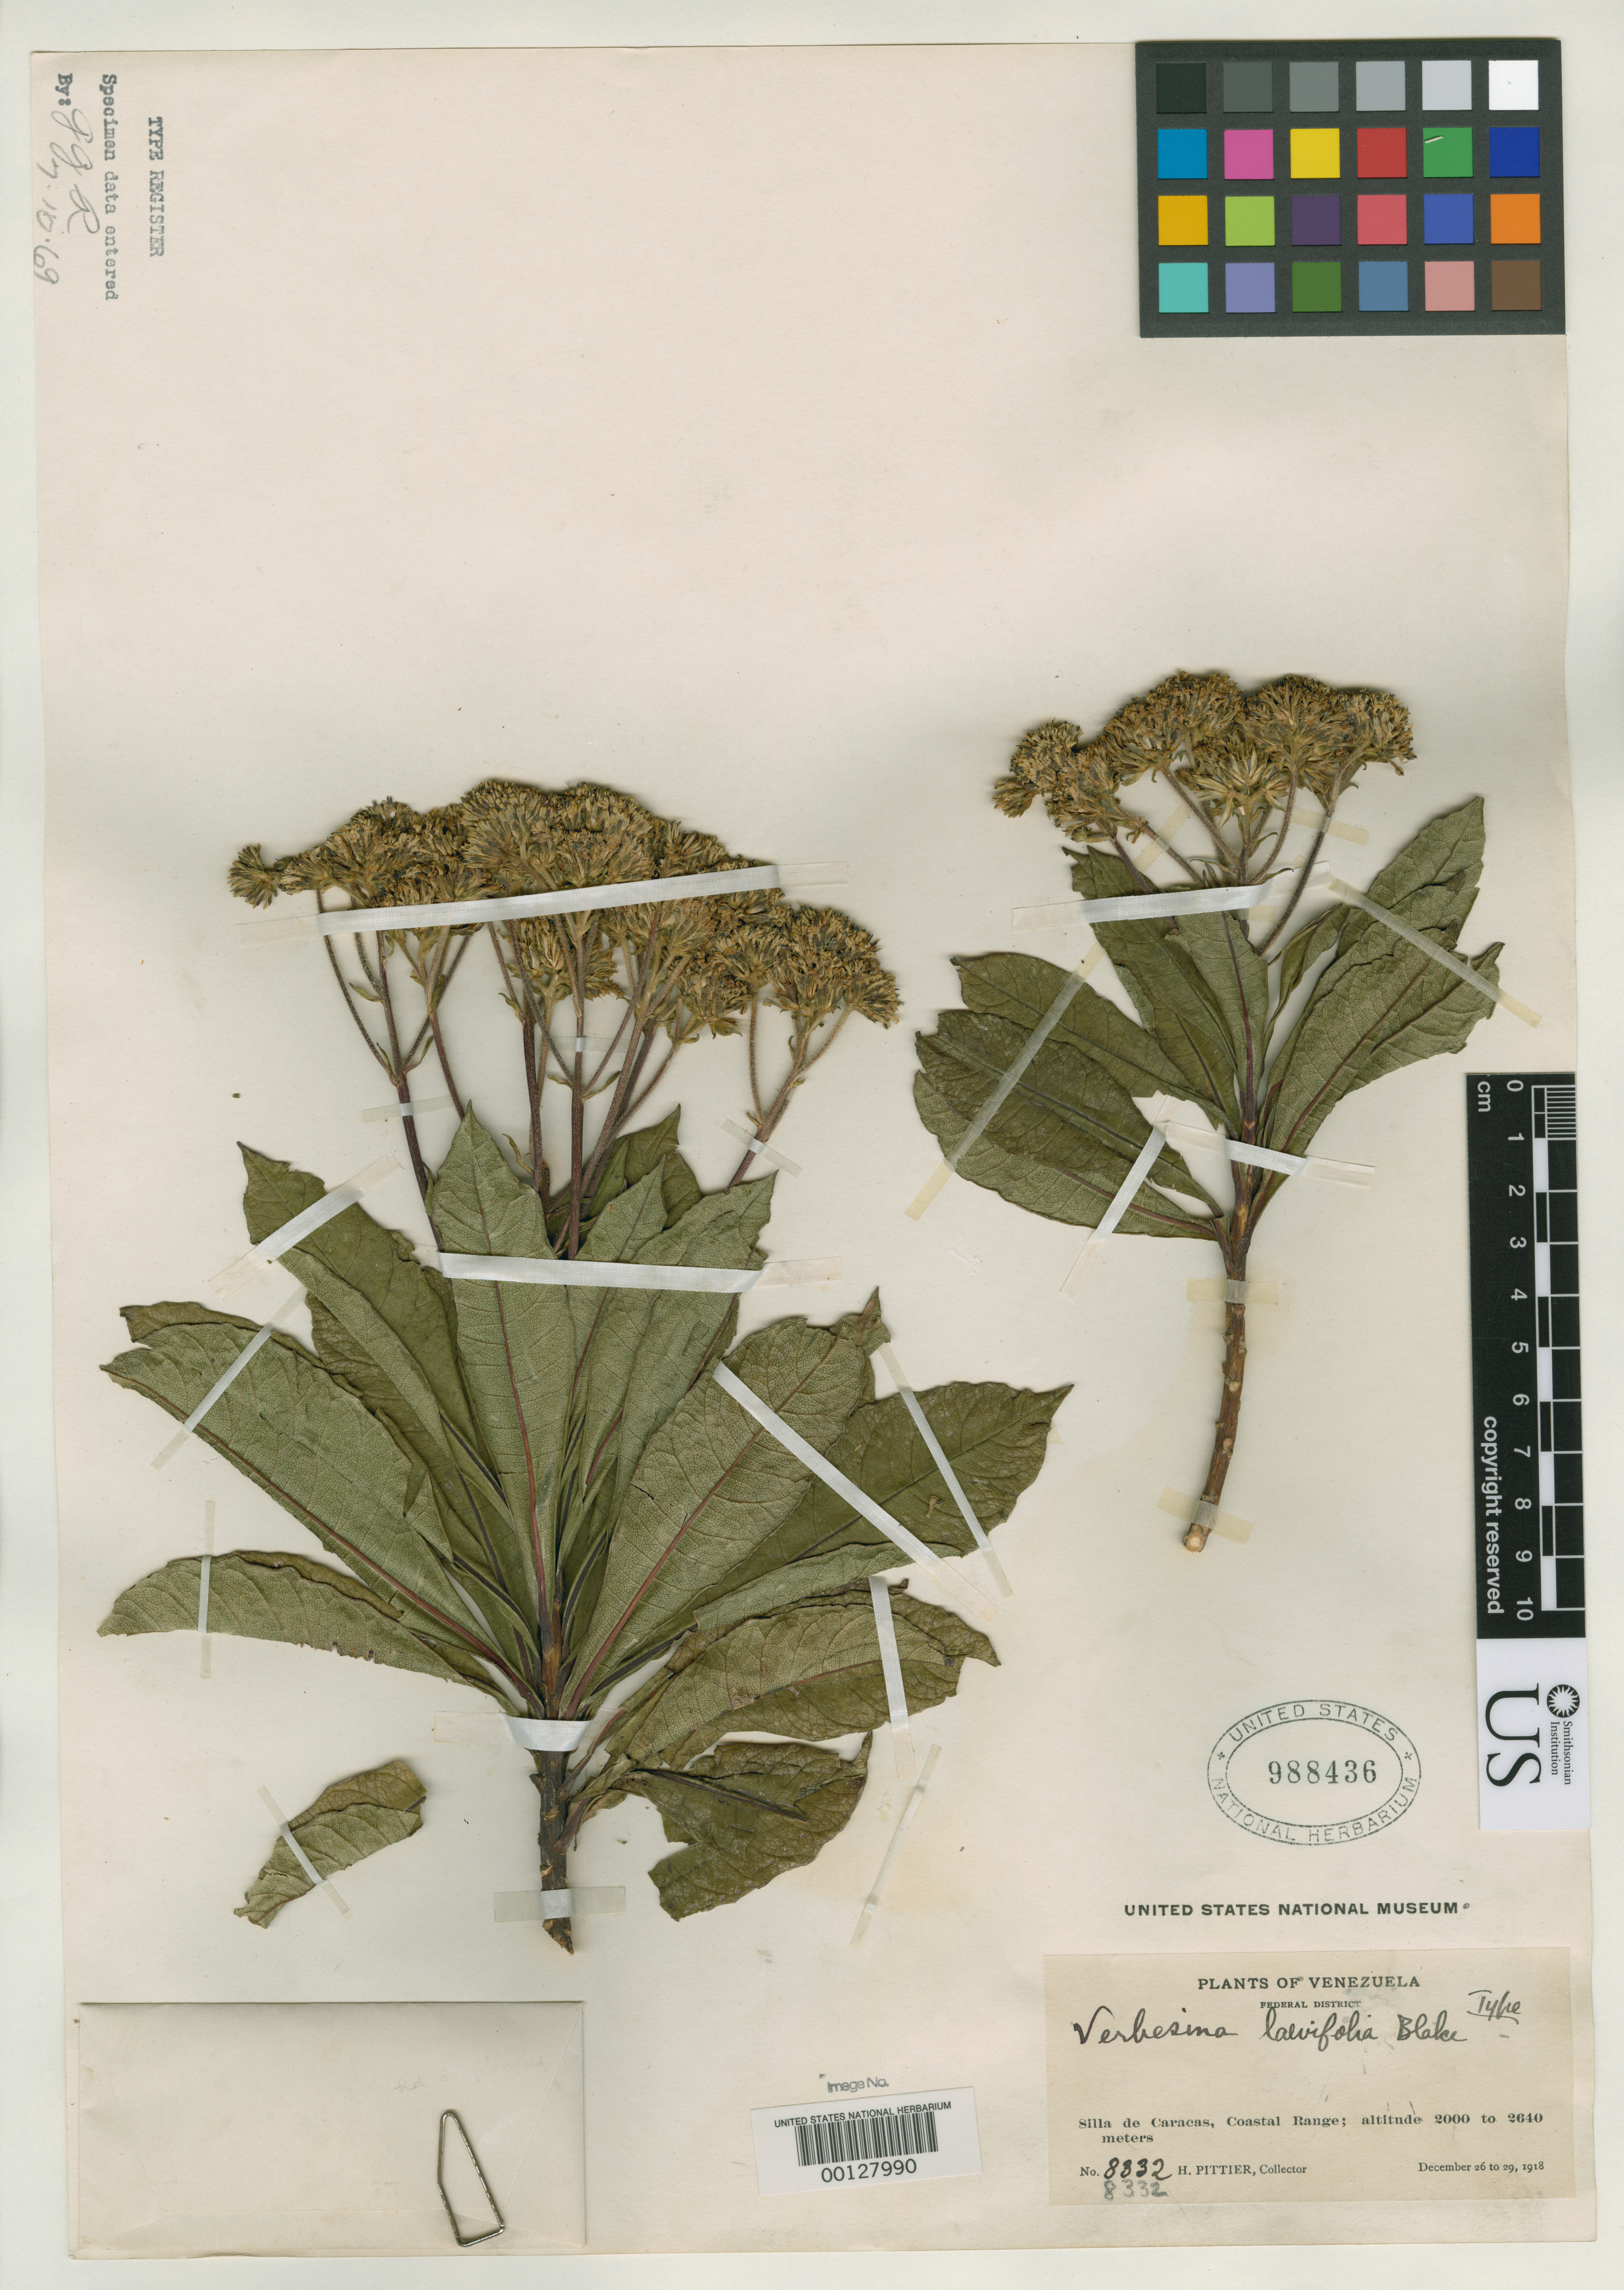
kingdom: Plantae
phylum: Tracheophyta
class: Magnoliopsida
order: Asterales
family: Asteraceae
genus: Verbesina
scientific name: Verbesina laevifolia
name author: S.F. Blake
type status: Holotype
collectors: H. F. Pittier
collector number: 8332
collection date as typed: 26 Dec 1918 to 29 Dec 1918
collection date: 1918-12-26/1918-12-29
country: Venezuela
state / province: Distrito Federal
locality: Silla de Caraca, Coastal Range.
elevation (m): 2000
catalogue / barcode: US 988436